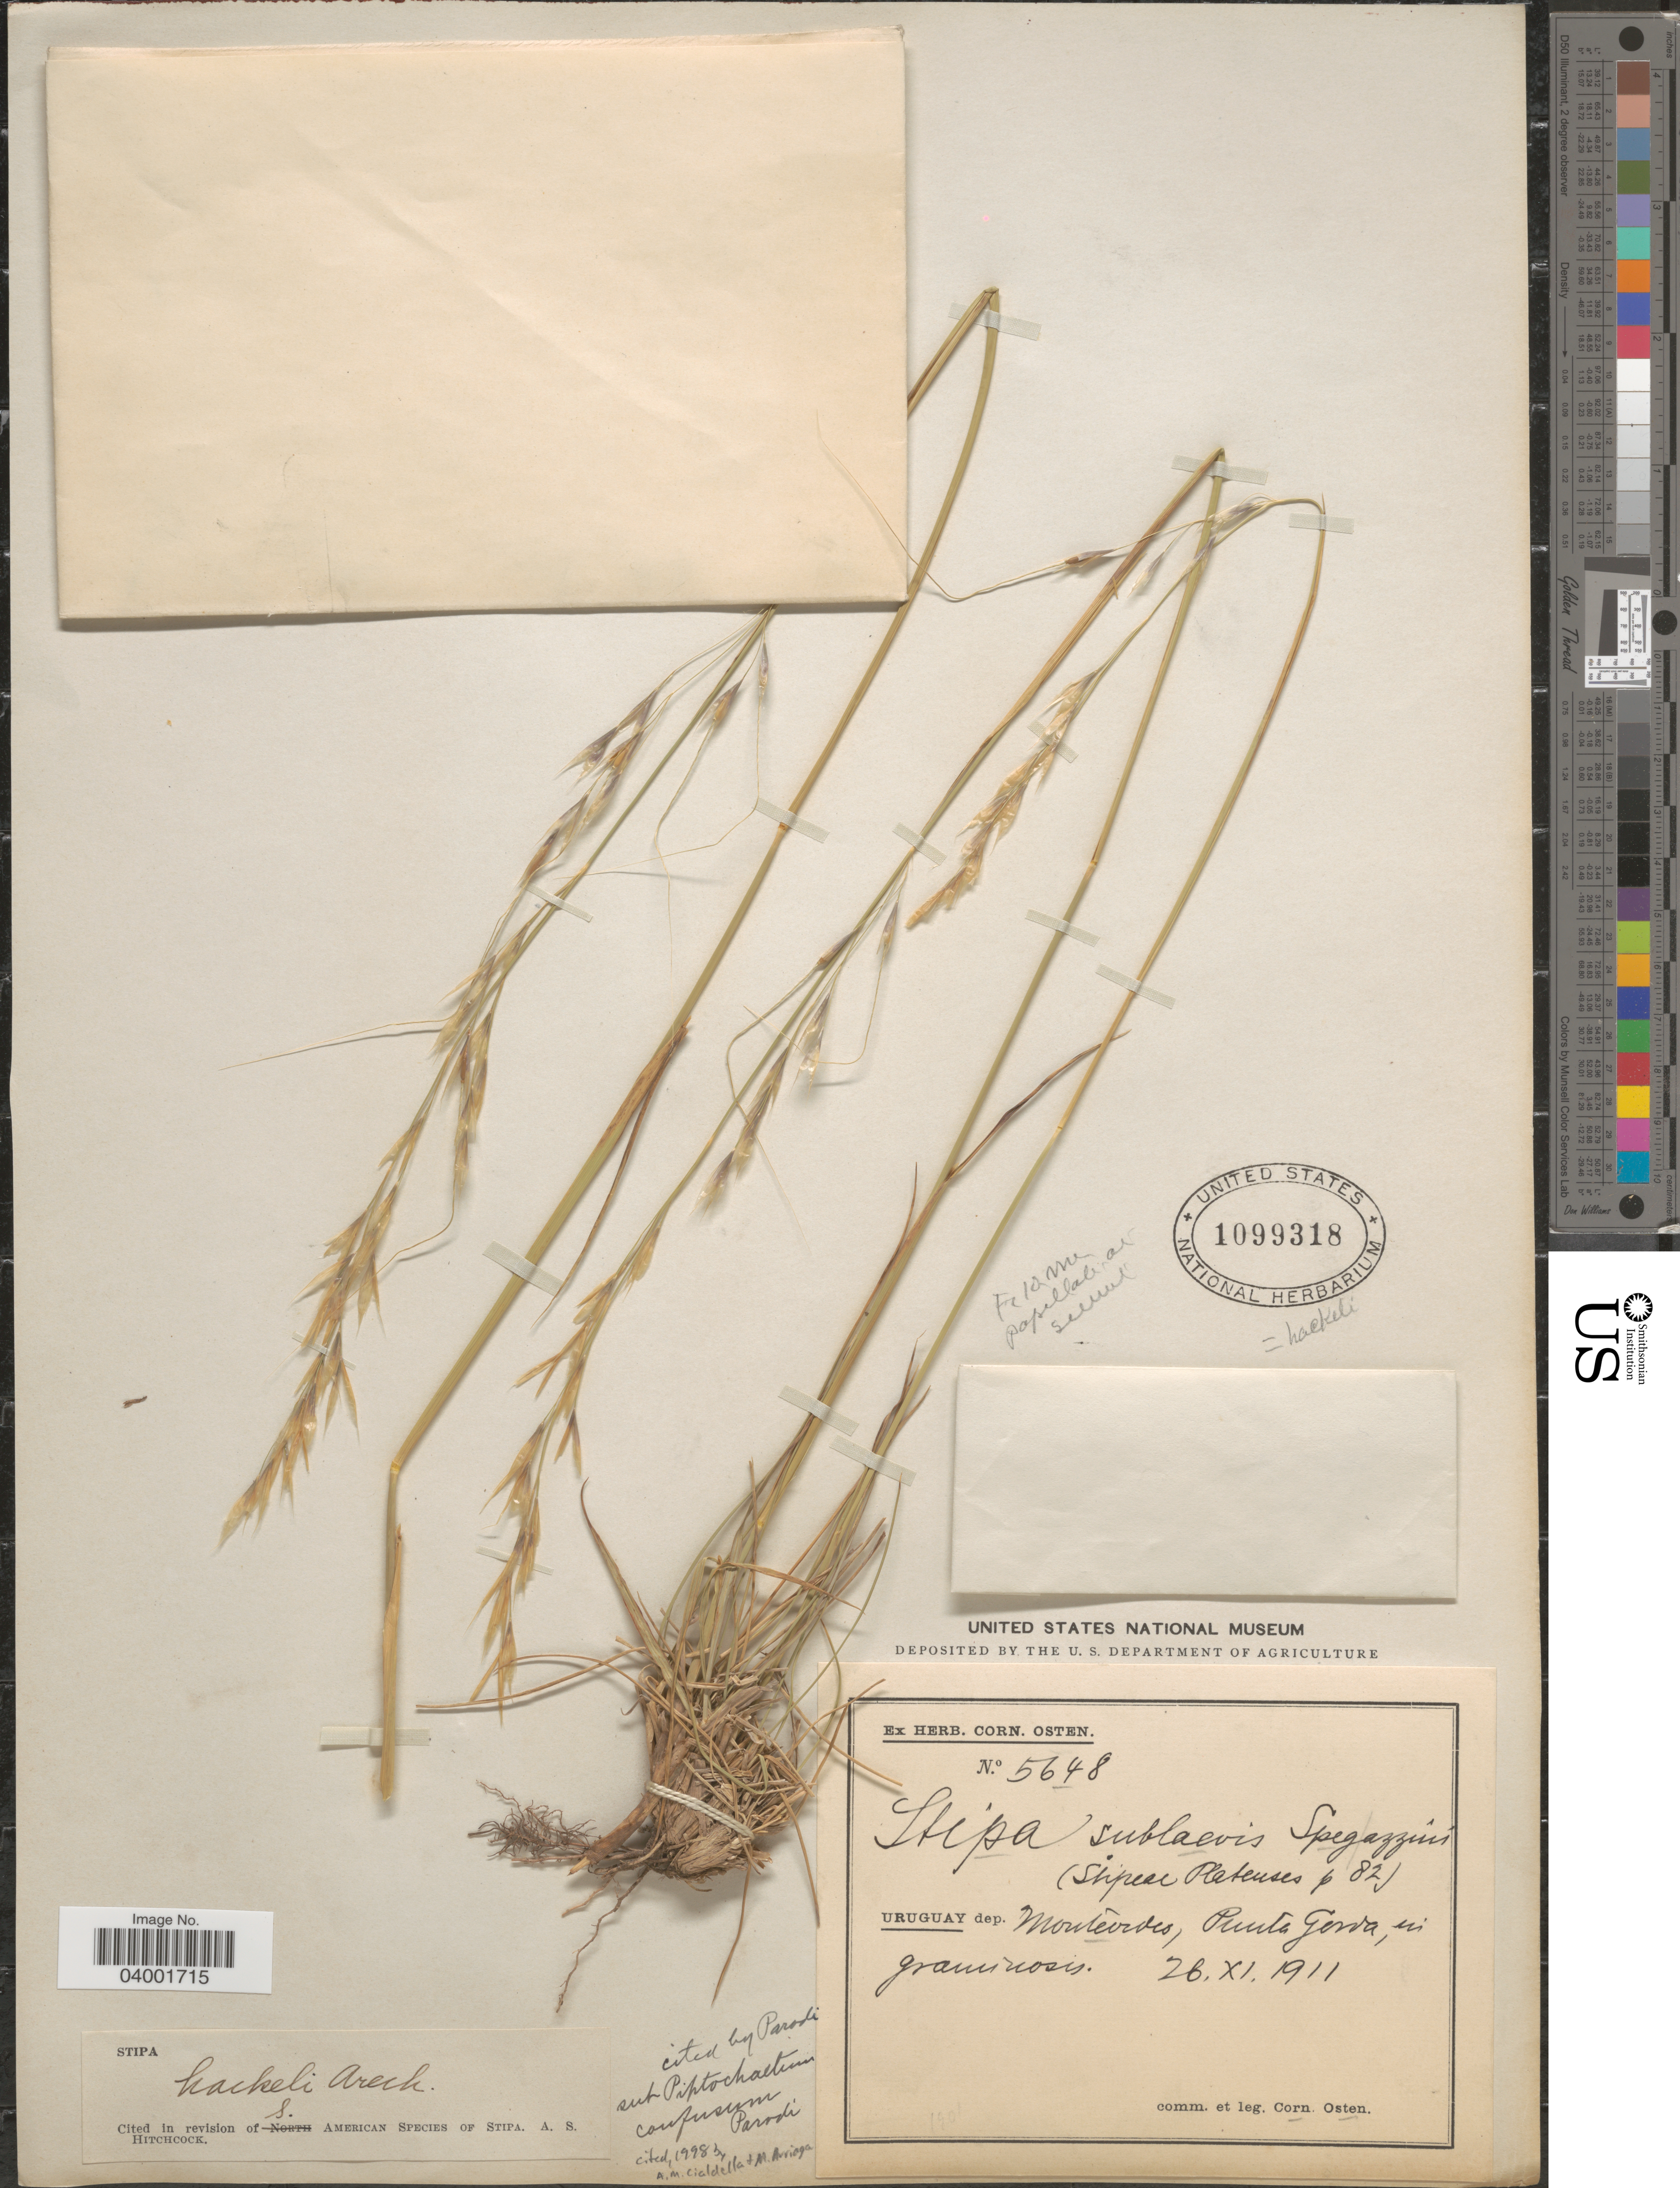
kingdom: Plantae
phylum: Tracheophyta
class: Liliopsida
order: Poales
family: Poaceae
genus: Piptochaetium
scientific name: Piptochaetium confusum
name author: Parodi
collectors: C. Osten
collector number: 5648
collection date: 1911-11-26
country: Uruguay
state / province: Montevideo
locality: Dep. Montevideo, Punta Gorda, in graminosis.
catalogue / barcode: US 1099318